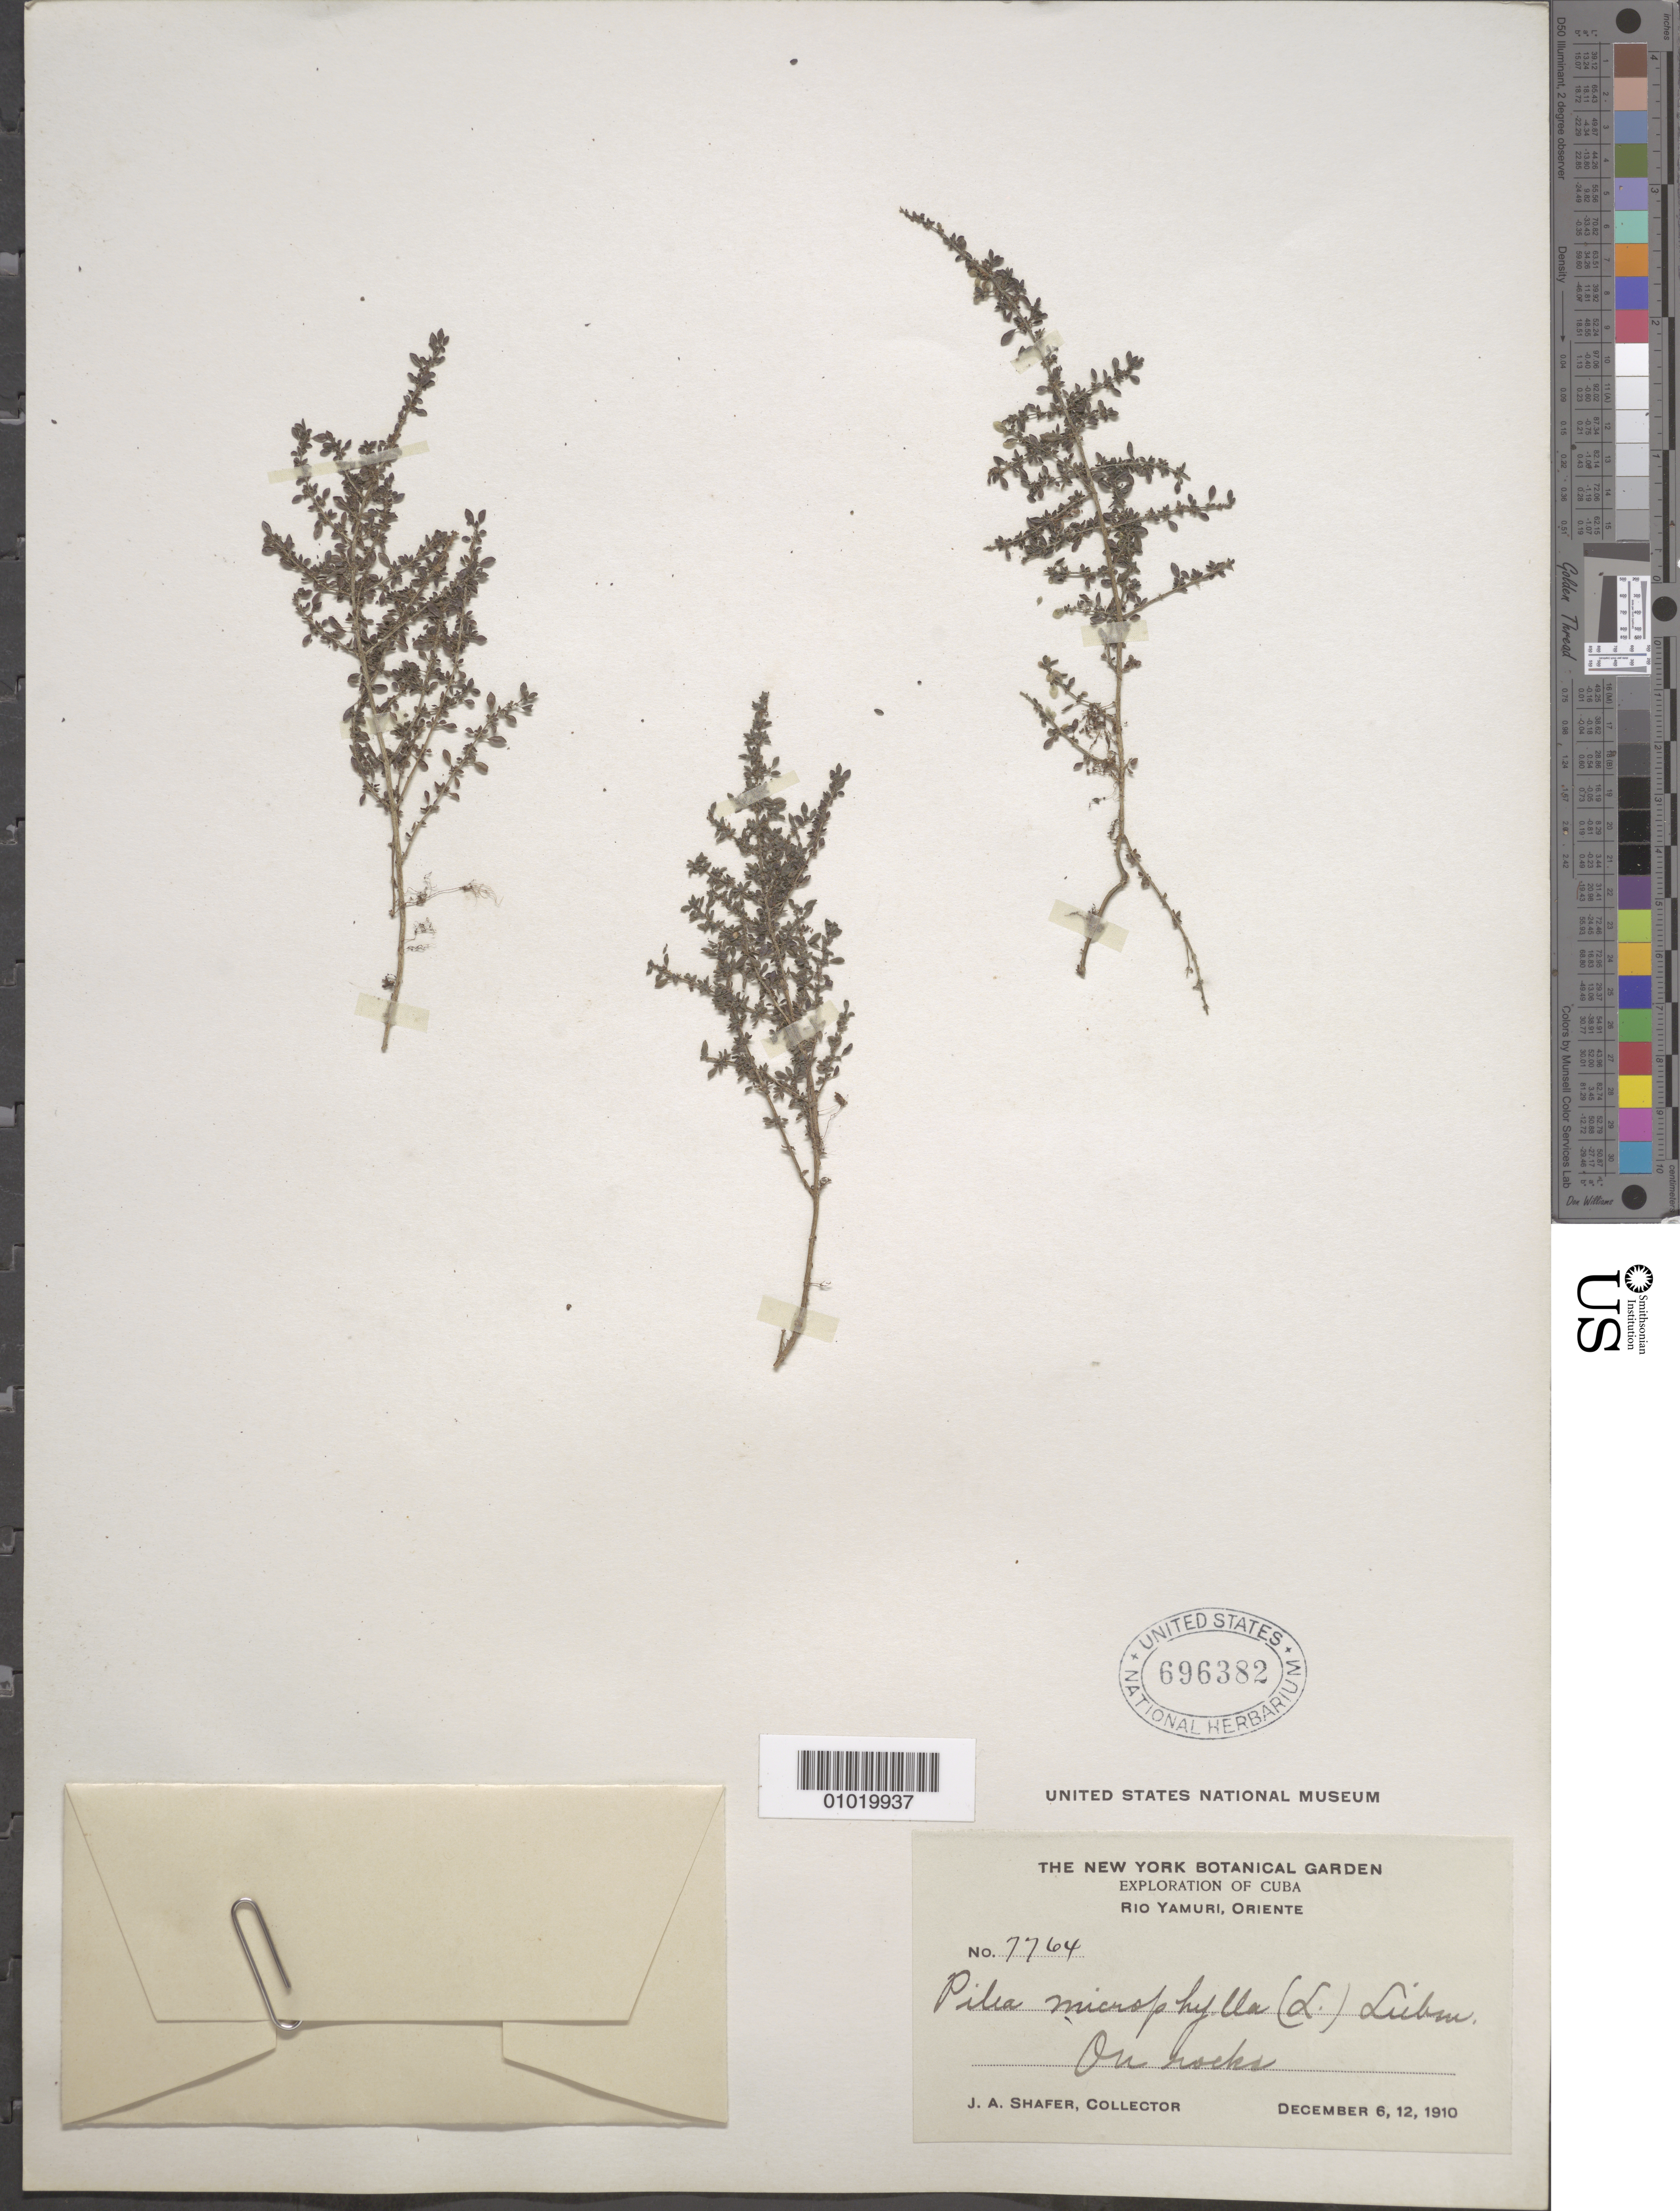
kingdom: Plantae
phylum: Tracheophyta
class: Magnoliopsida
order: Rosales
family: Urticaceae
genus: Pilea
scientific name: Pilea microphylla var. microphylla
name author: (L.) Liebm.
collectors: J. A. Shafer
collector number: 7764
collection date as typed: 06 Dec 1910 to 12 Dec 1910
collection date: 1910-12-06/1910-12-12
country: Cuba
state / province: Oriente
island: Cuba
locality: Rio Yamuri, Oriente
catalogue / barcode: US 696382